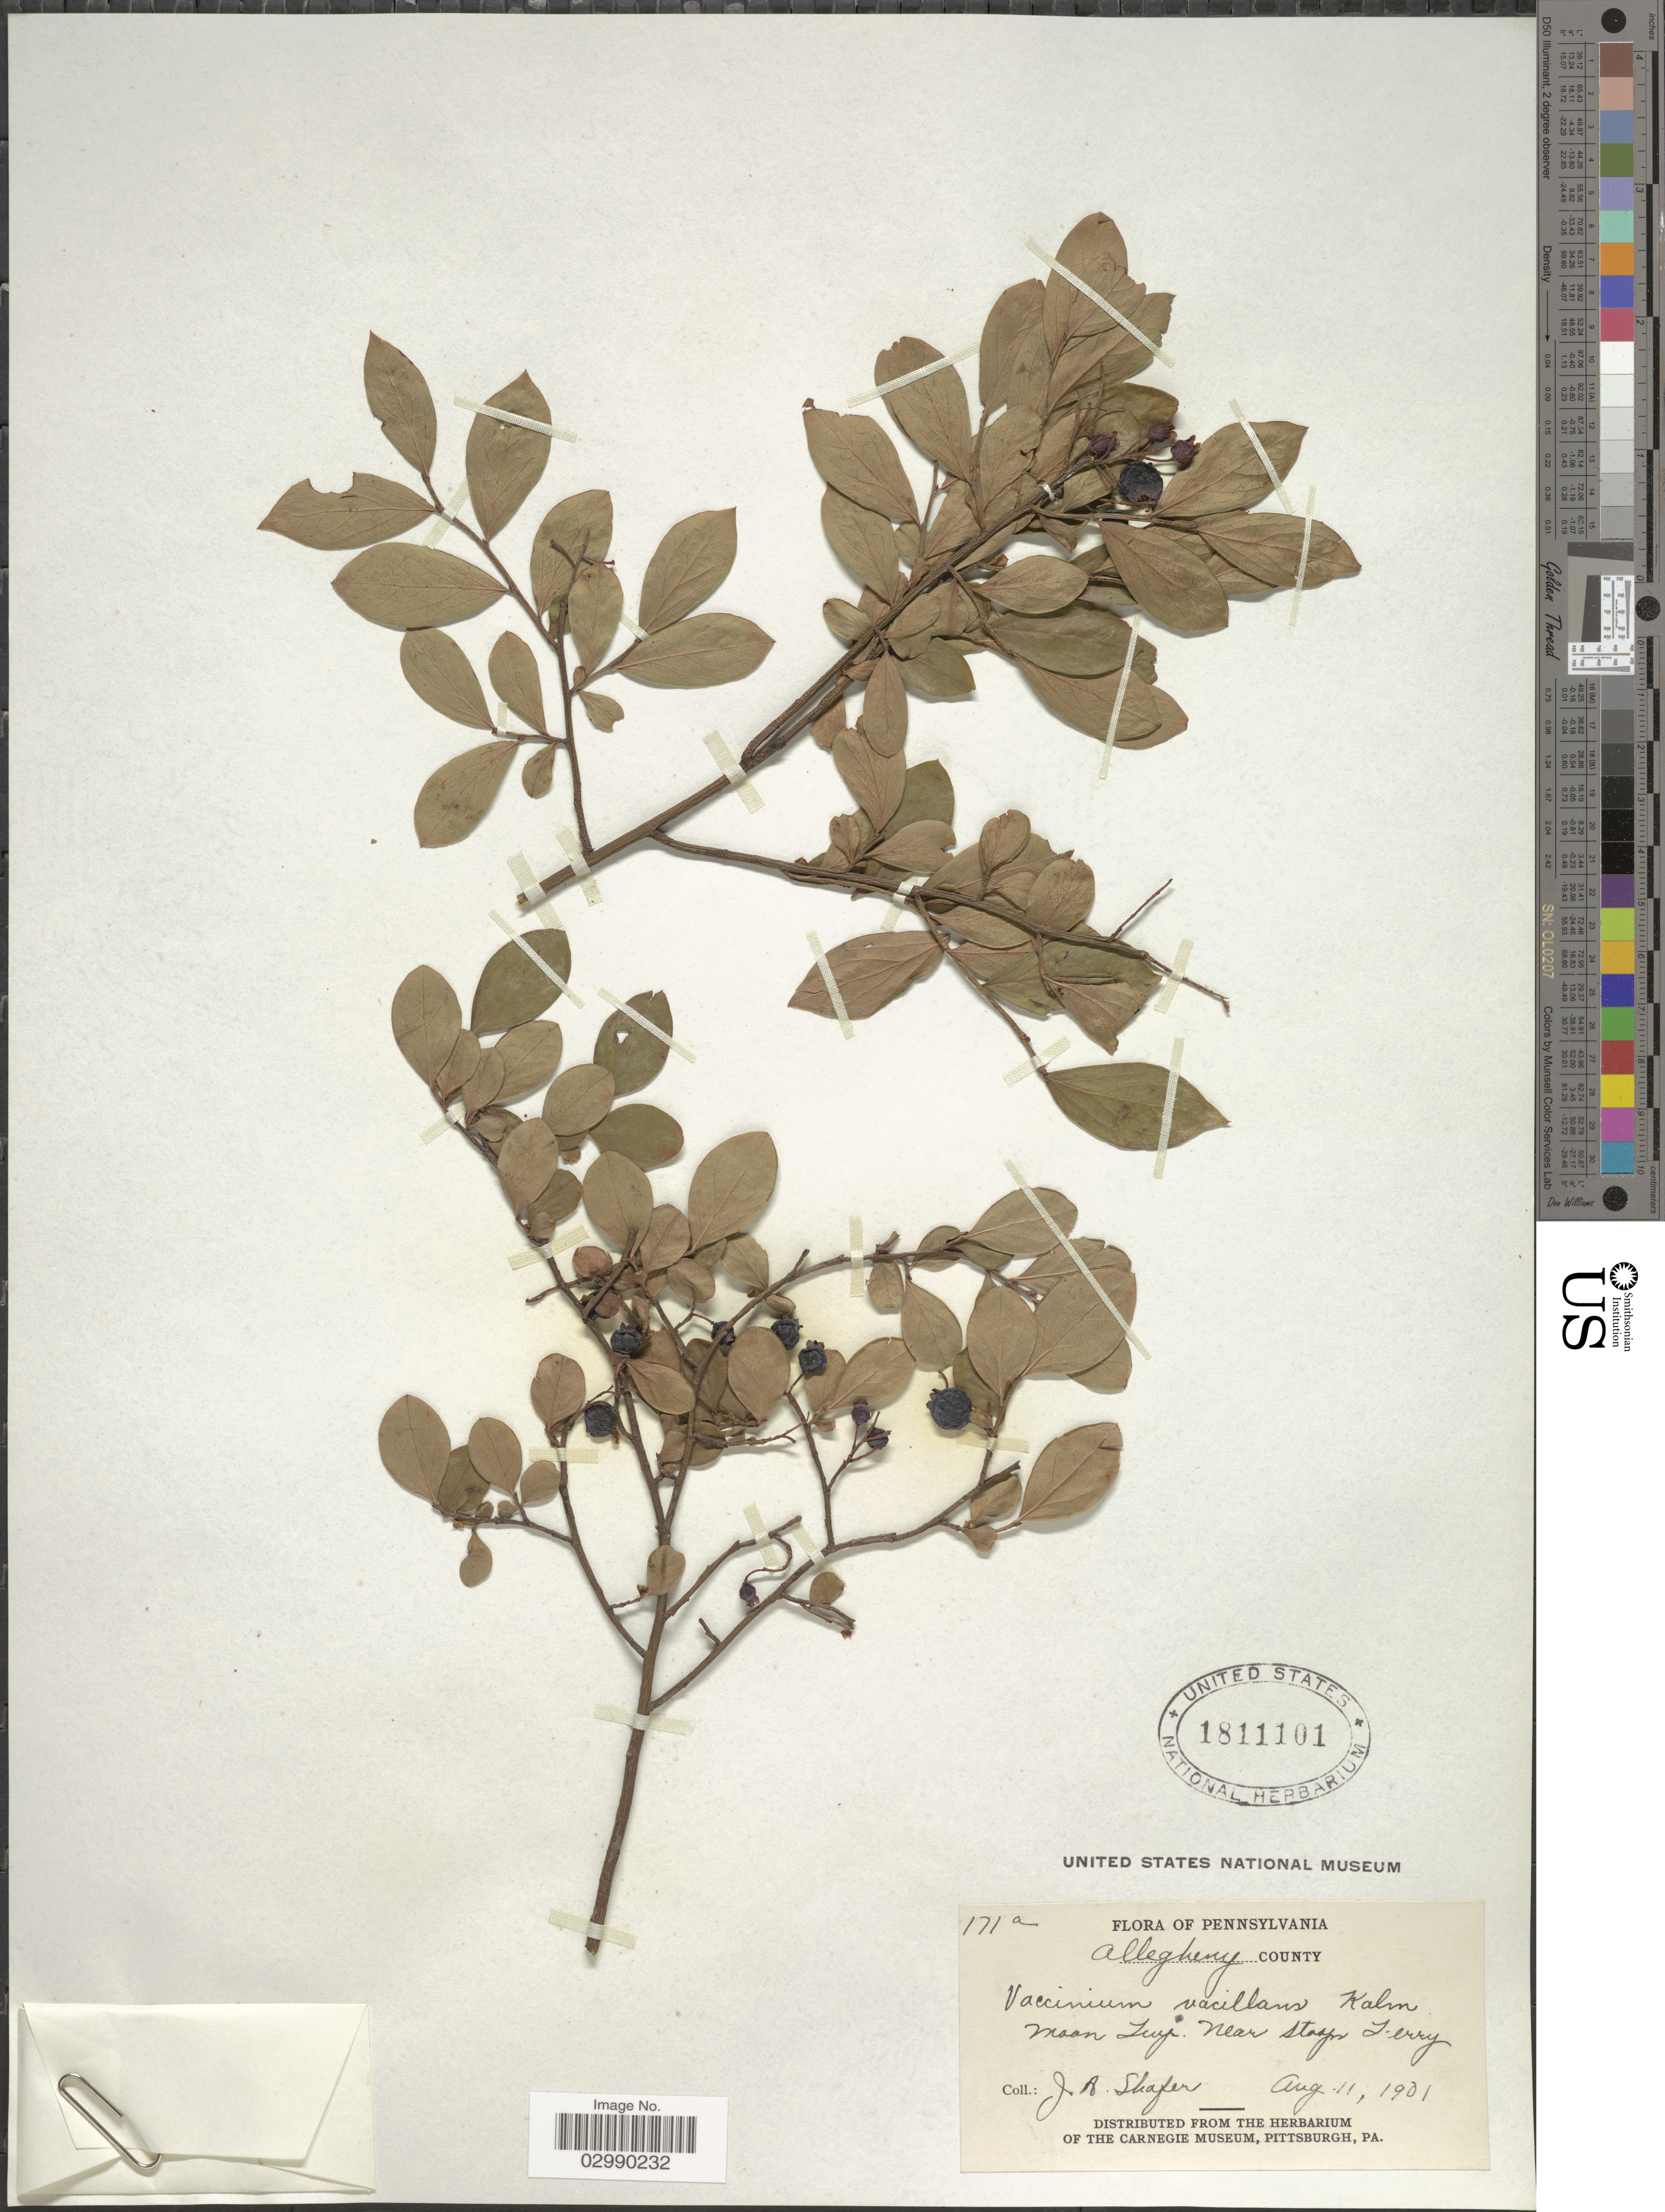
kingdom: Plantae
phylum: Tracheophyta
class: Magnoliopsida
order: Ericales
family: Ericaceae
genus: Vaccinium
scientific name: Vaccinium vacillans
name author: Kalm ex Torr.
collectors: J. A. Shafer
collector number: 171a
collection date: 1901-08-11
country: United States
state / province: Pennsylvania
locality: Allegheny County, Moon Twp., Near Stoops Ferry.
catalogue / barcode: US 1811101